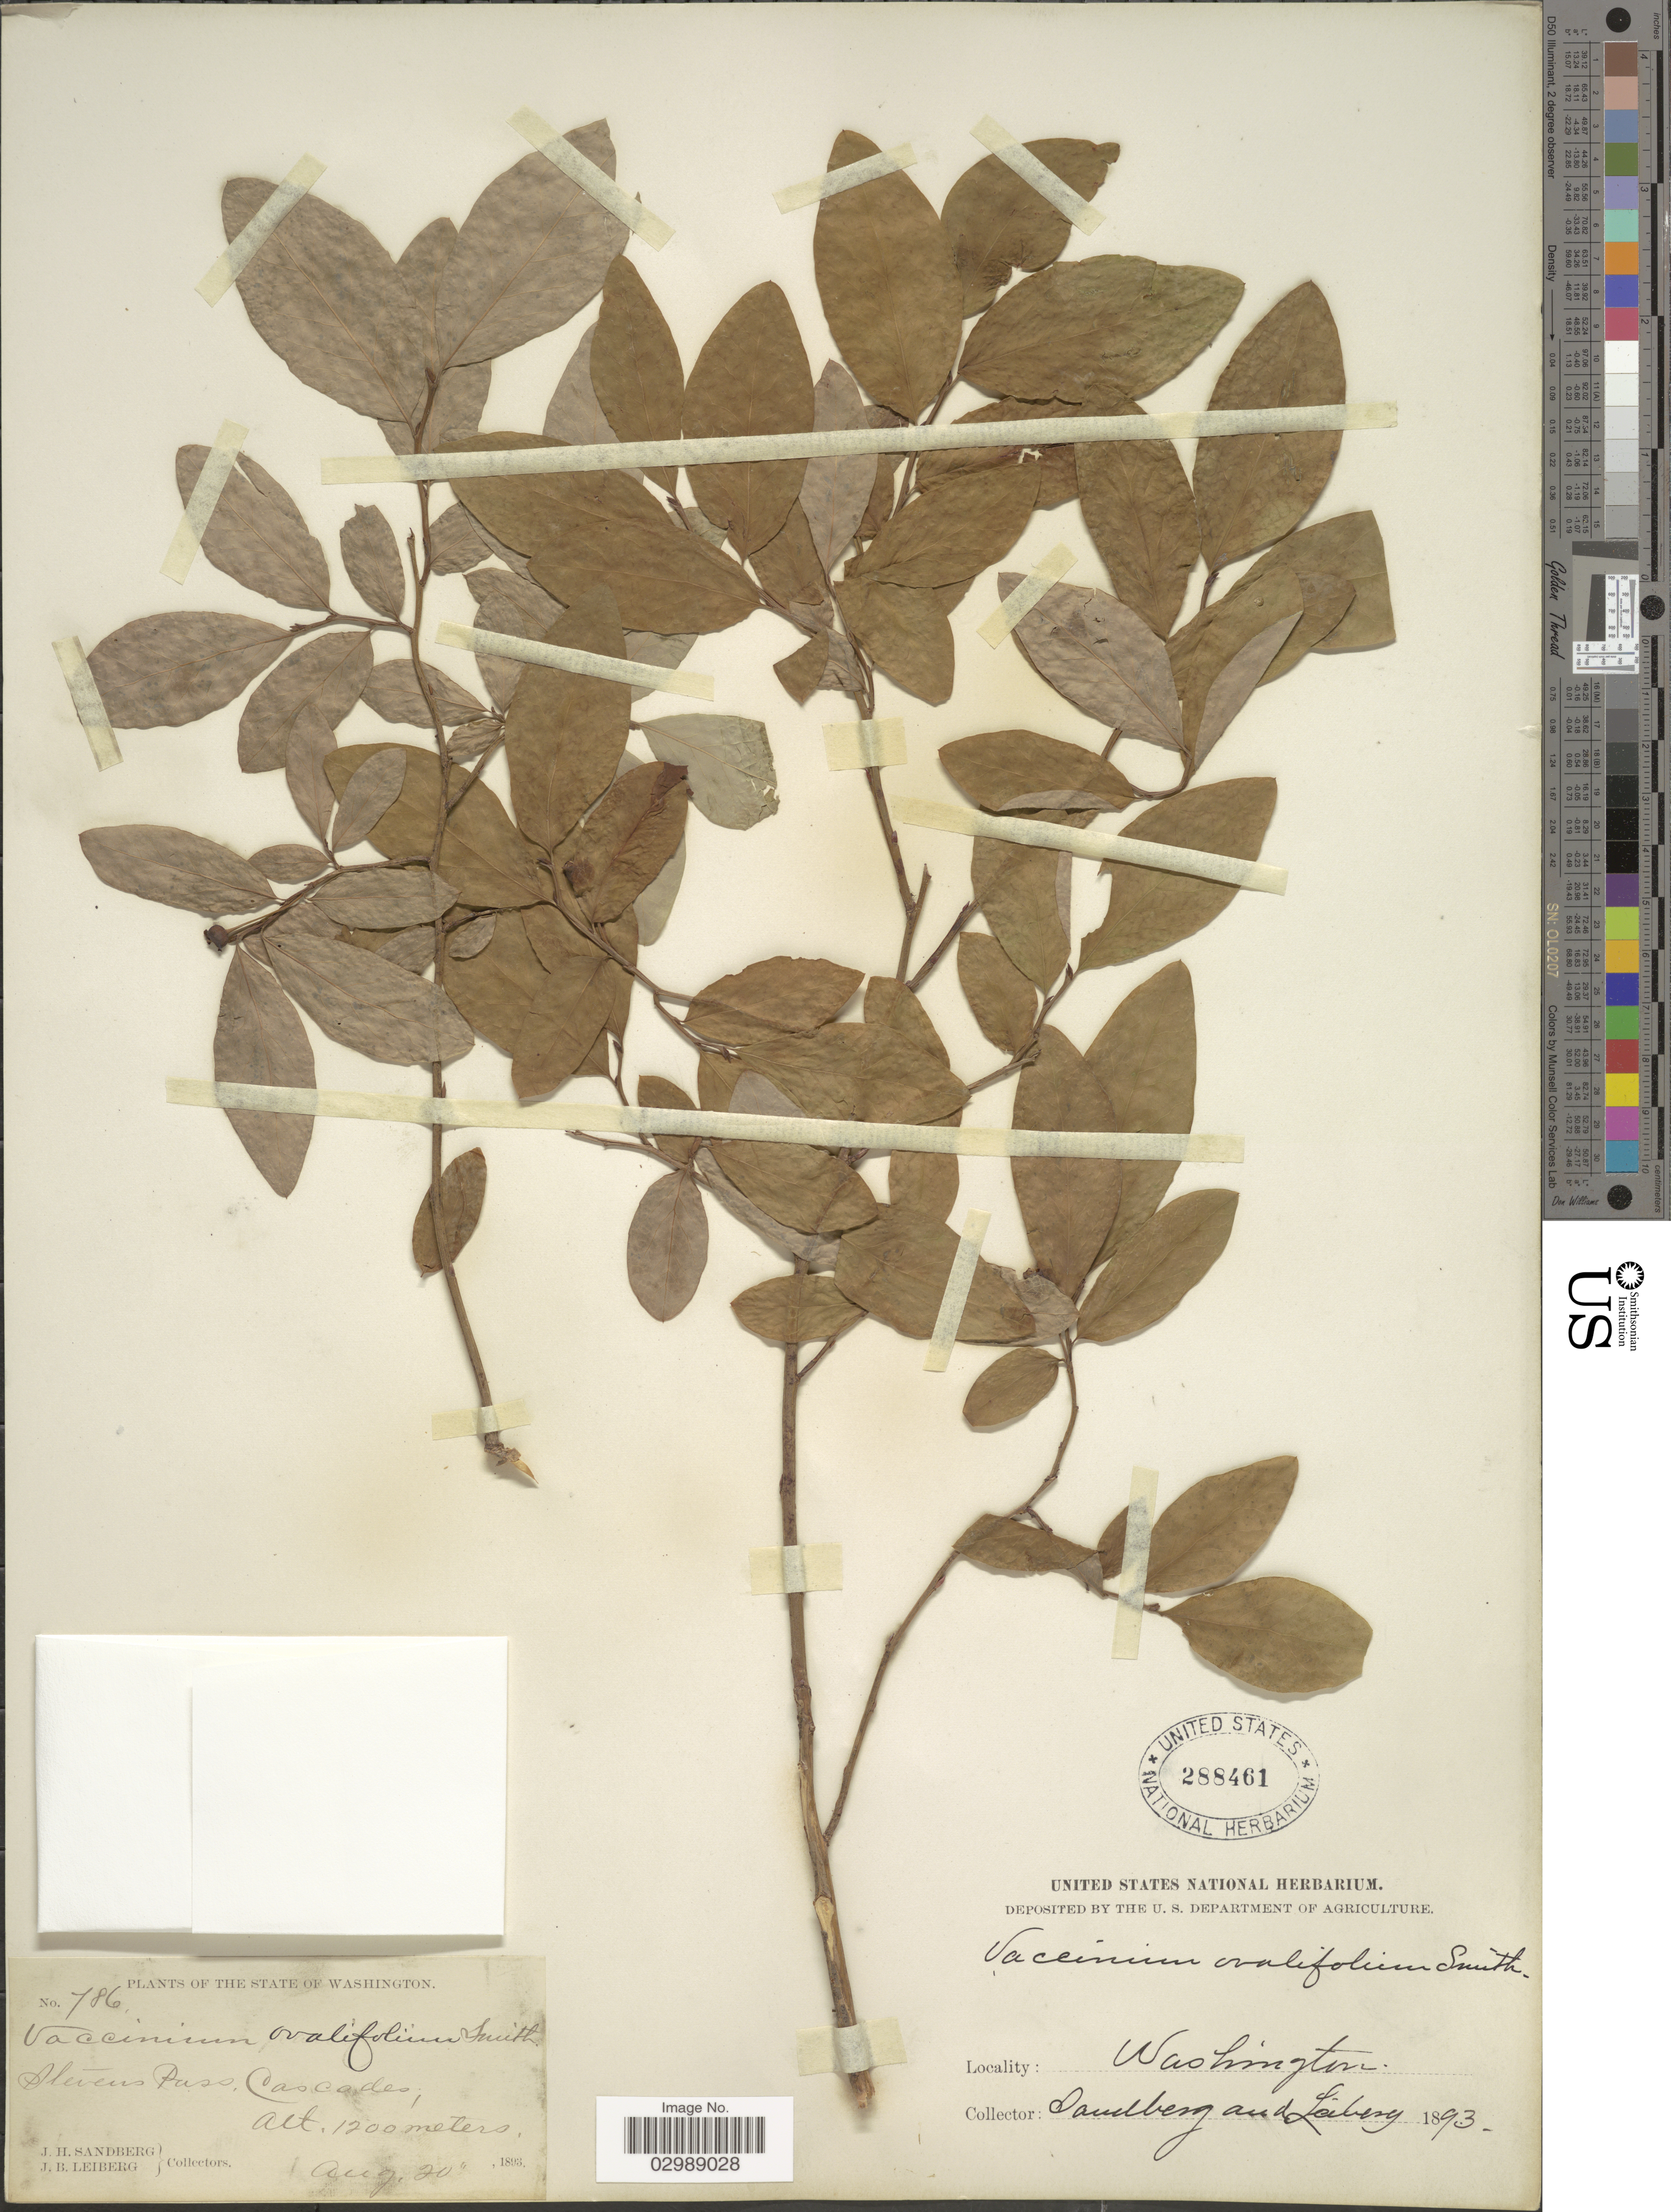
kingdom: Plantae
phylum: Tracheophyta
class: Magnoliopsida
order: Ericales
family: Ericaceae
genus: Vaccinium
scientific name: Vaccinium ovalifolium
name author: Sm.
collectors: J. H. Sandberg & J. B. Leiberg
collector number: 786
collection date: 1893-08-20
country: United States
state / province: Washington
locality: Stevens Pass, Cascades.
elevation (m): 1200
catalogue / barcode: US 288461